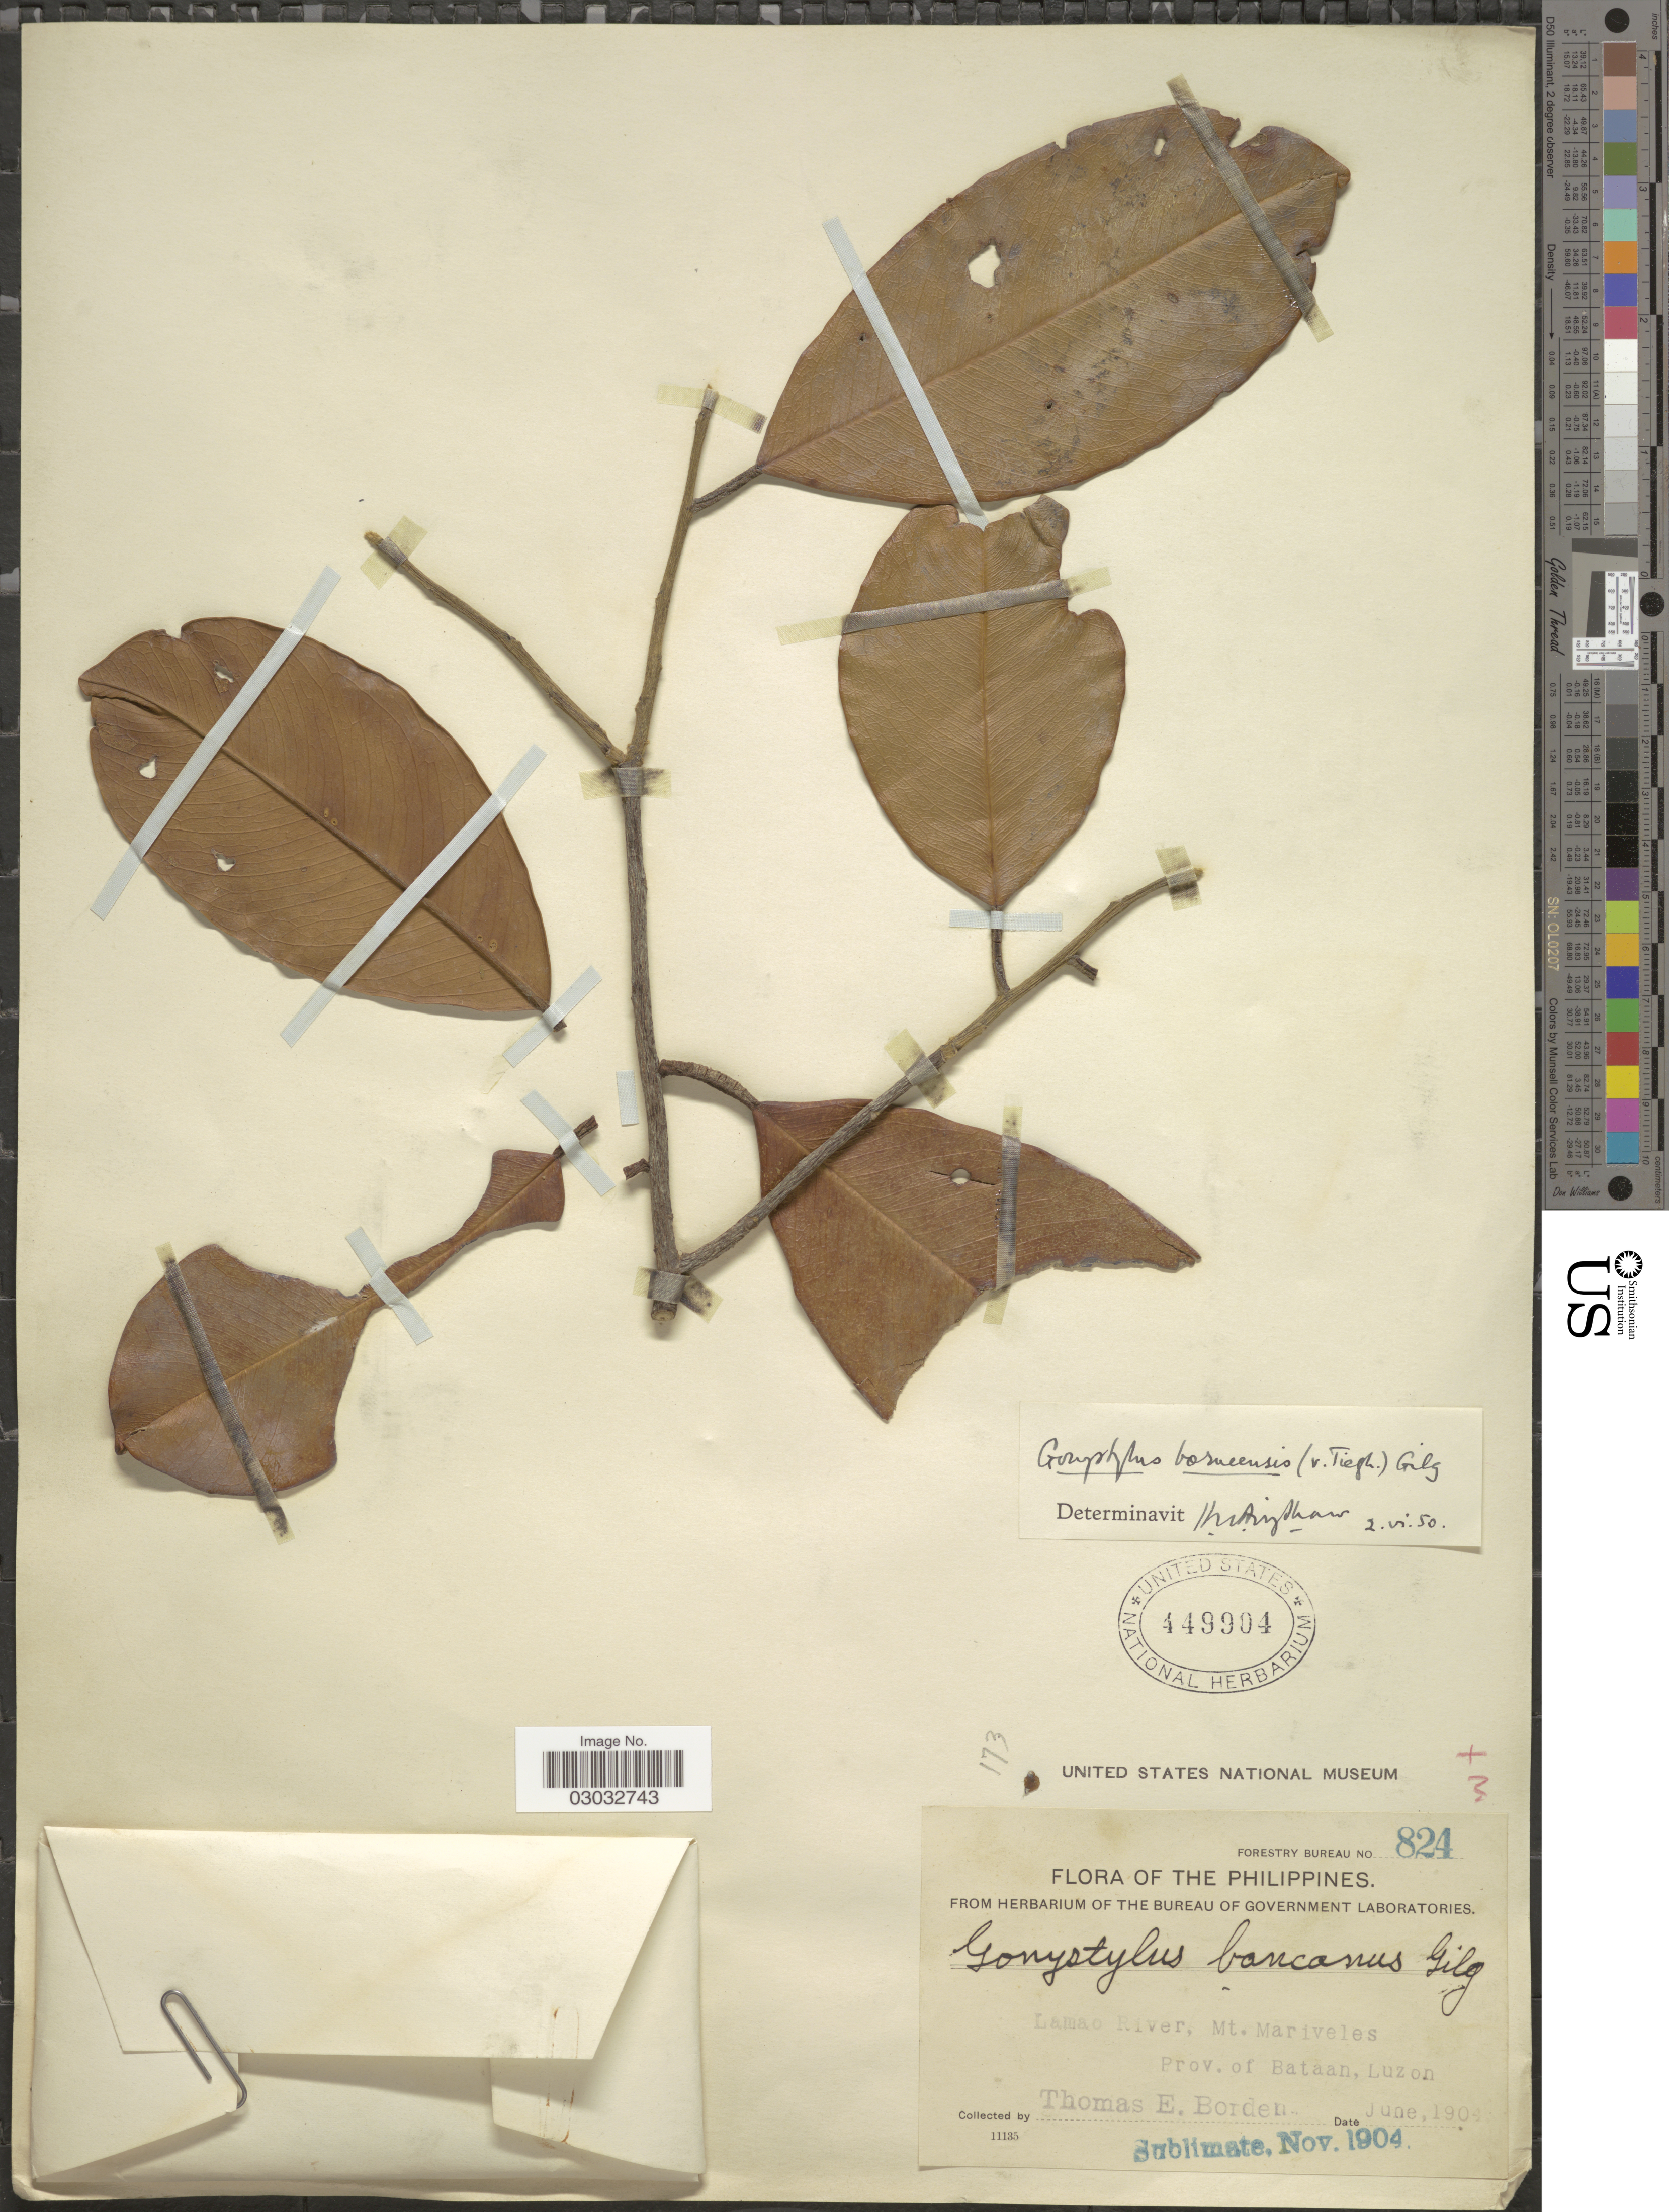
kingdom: Plantae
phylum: Tracheophyta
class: Magnoliopsida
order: Malvales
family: Thymelaeaceae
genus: Gonystylus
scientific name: Gonystylus macrophyllus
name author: (Miq.) Airy Shaw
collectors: T. E. Borden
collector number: Forestry Bureau 824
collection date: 1904-06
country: Philippines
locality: Lamao River, Mt. Mariveles, Prov. of Bataan, Luzon.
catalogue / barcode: US 449904